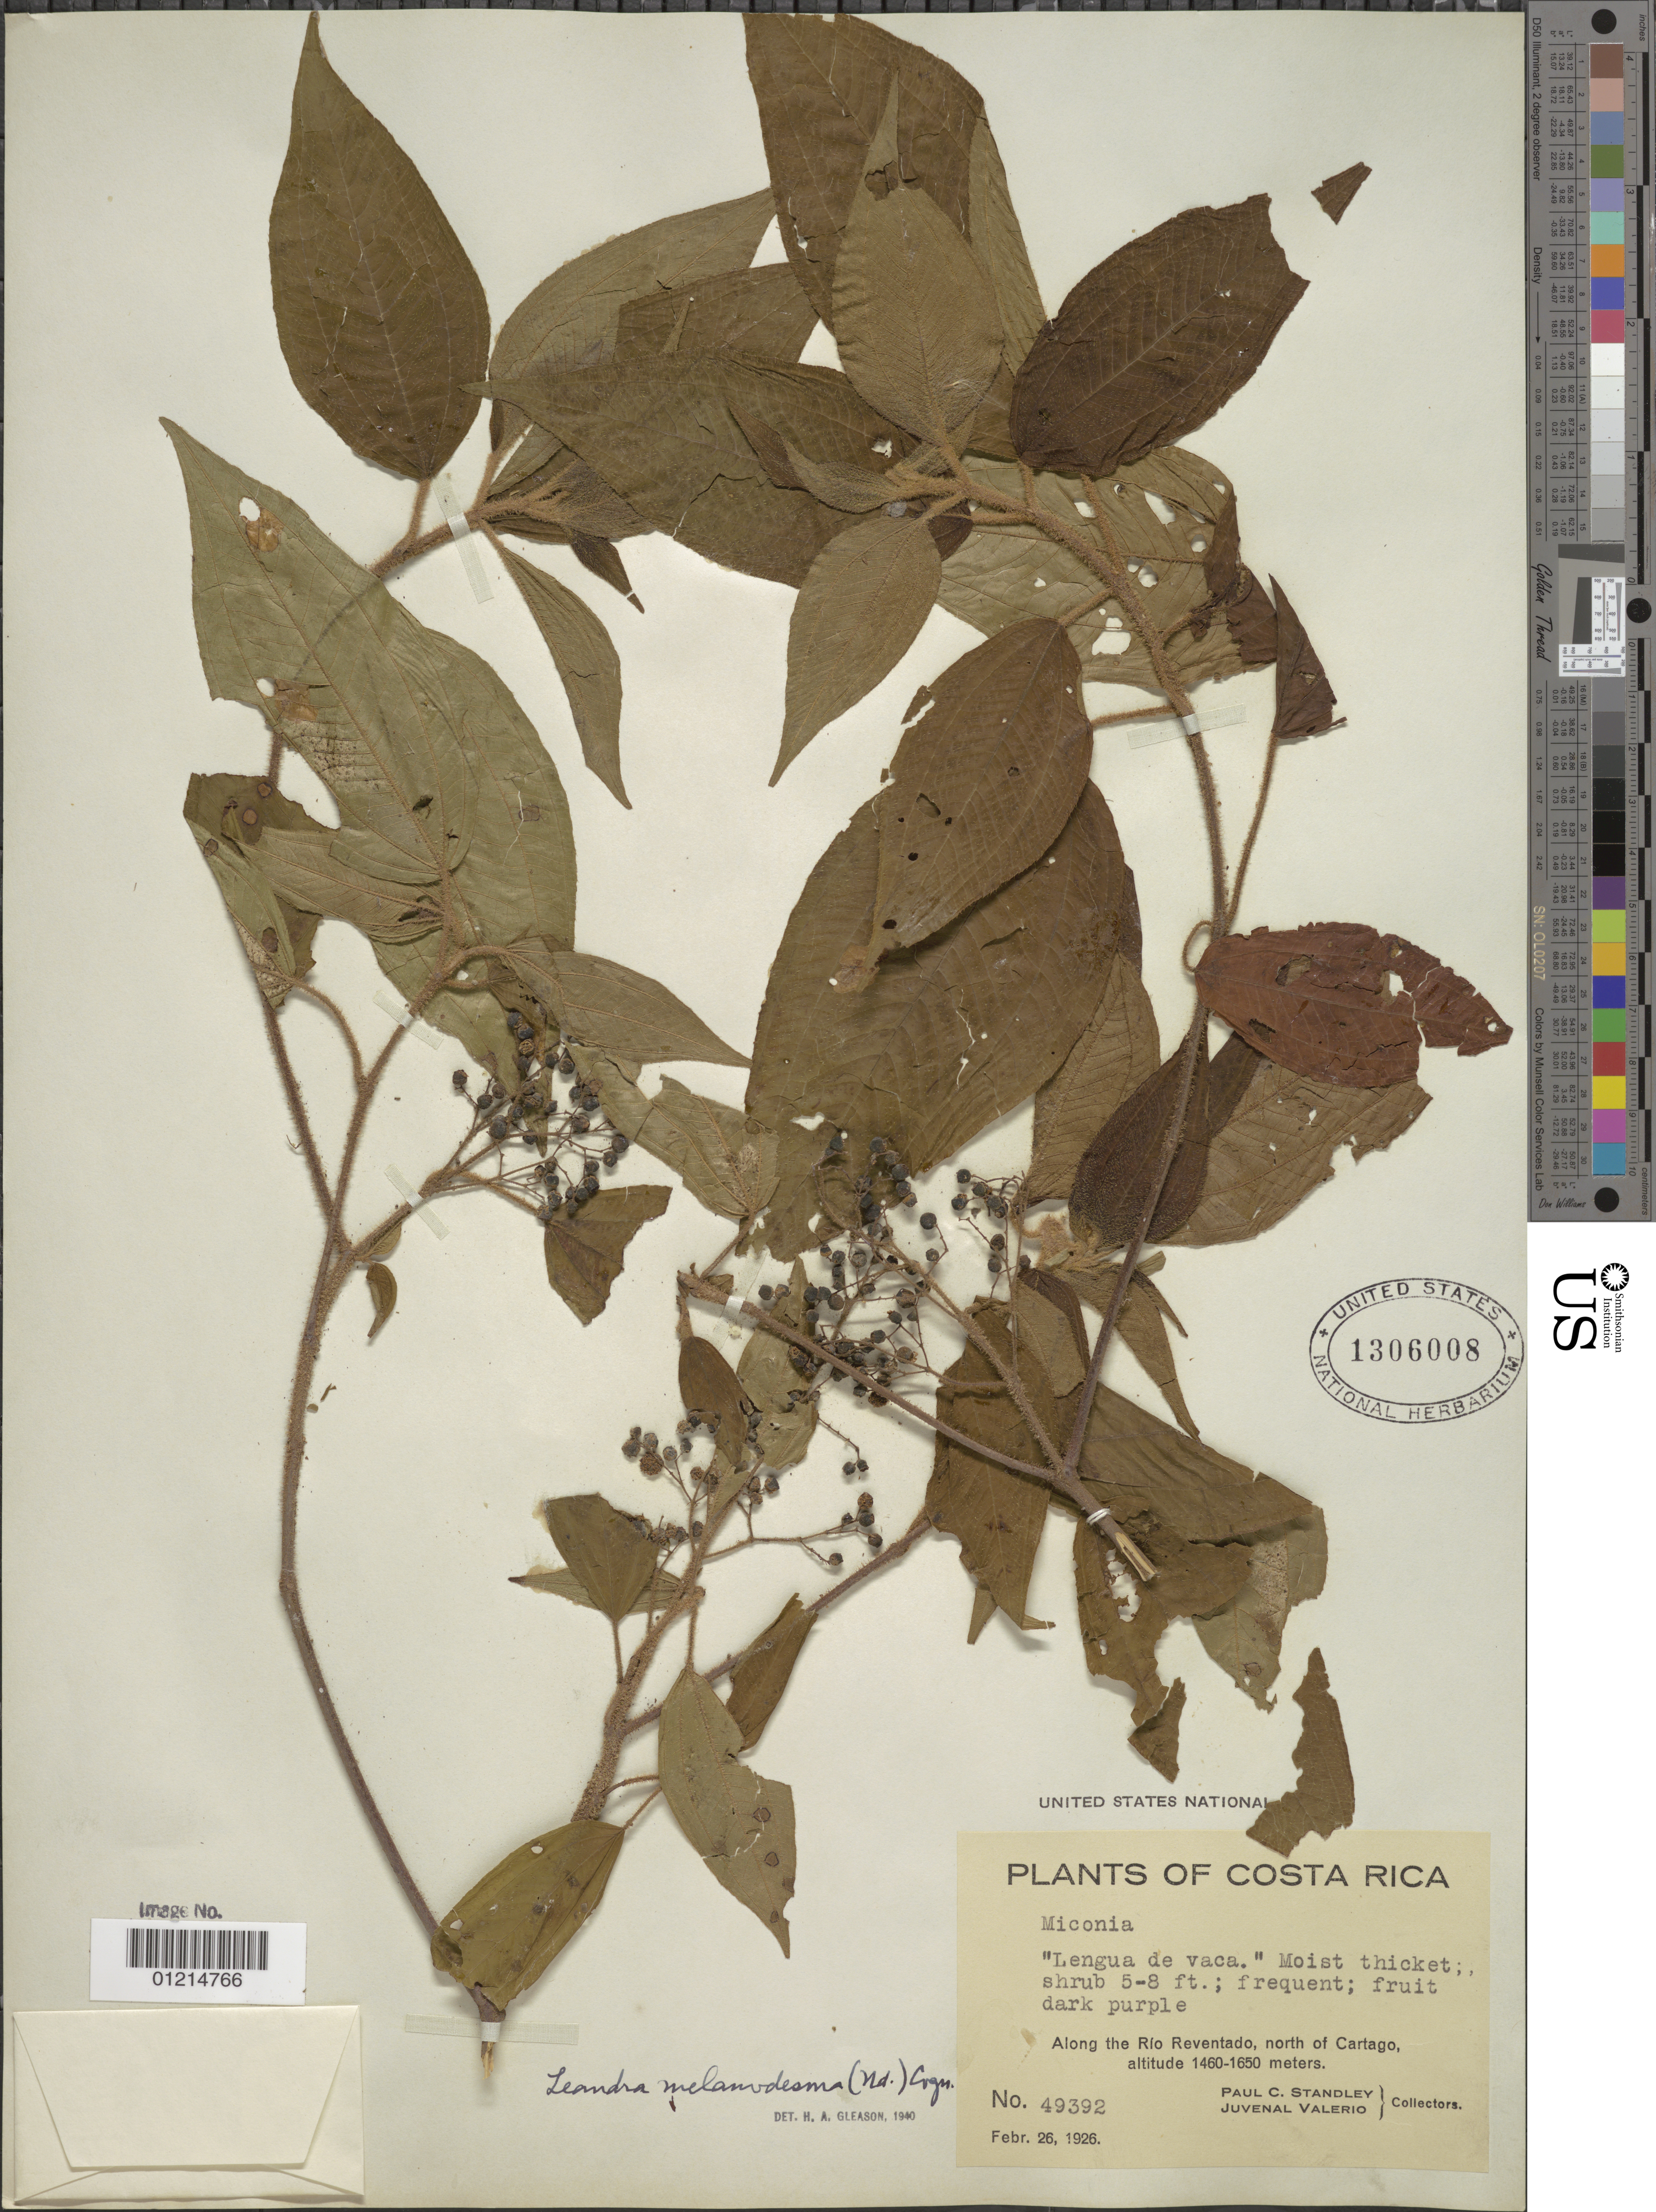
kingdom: Plantae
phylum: Tracheophyta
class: Magnoliopsida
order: Myrtales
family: Melastomataceae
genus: Leandra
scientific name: Leandra melanodesma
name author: (Naudin) Cogn.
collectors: P. C. Standley & J. Valerio R.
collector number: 49392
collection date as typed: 26 Feb 1926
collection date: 1926-02-26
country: Costa Rica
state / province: Cartago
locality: Along Rio Reventado, N of Cartago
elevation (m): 1460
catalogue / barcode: US 1306008